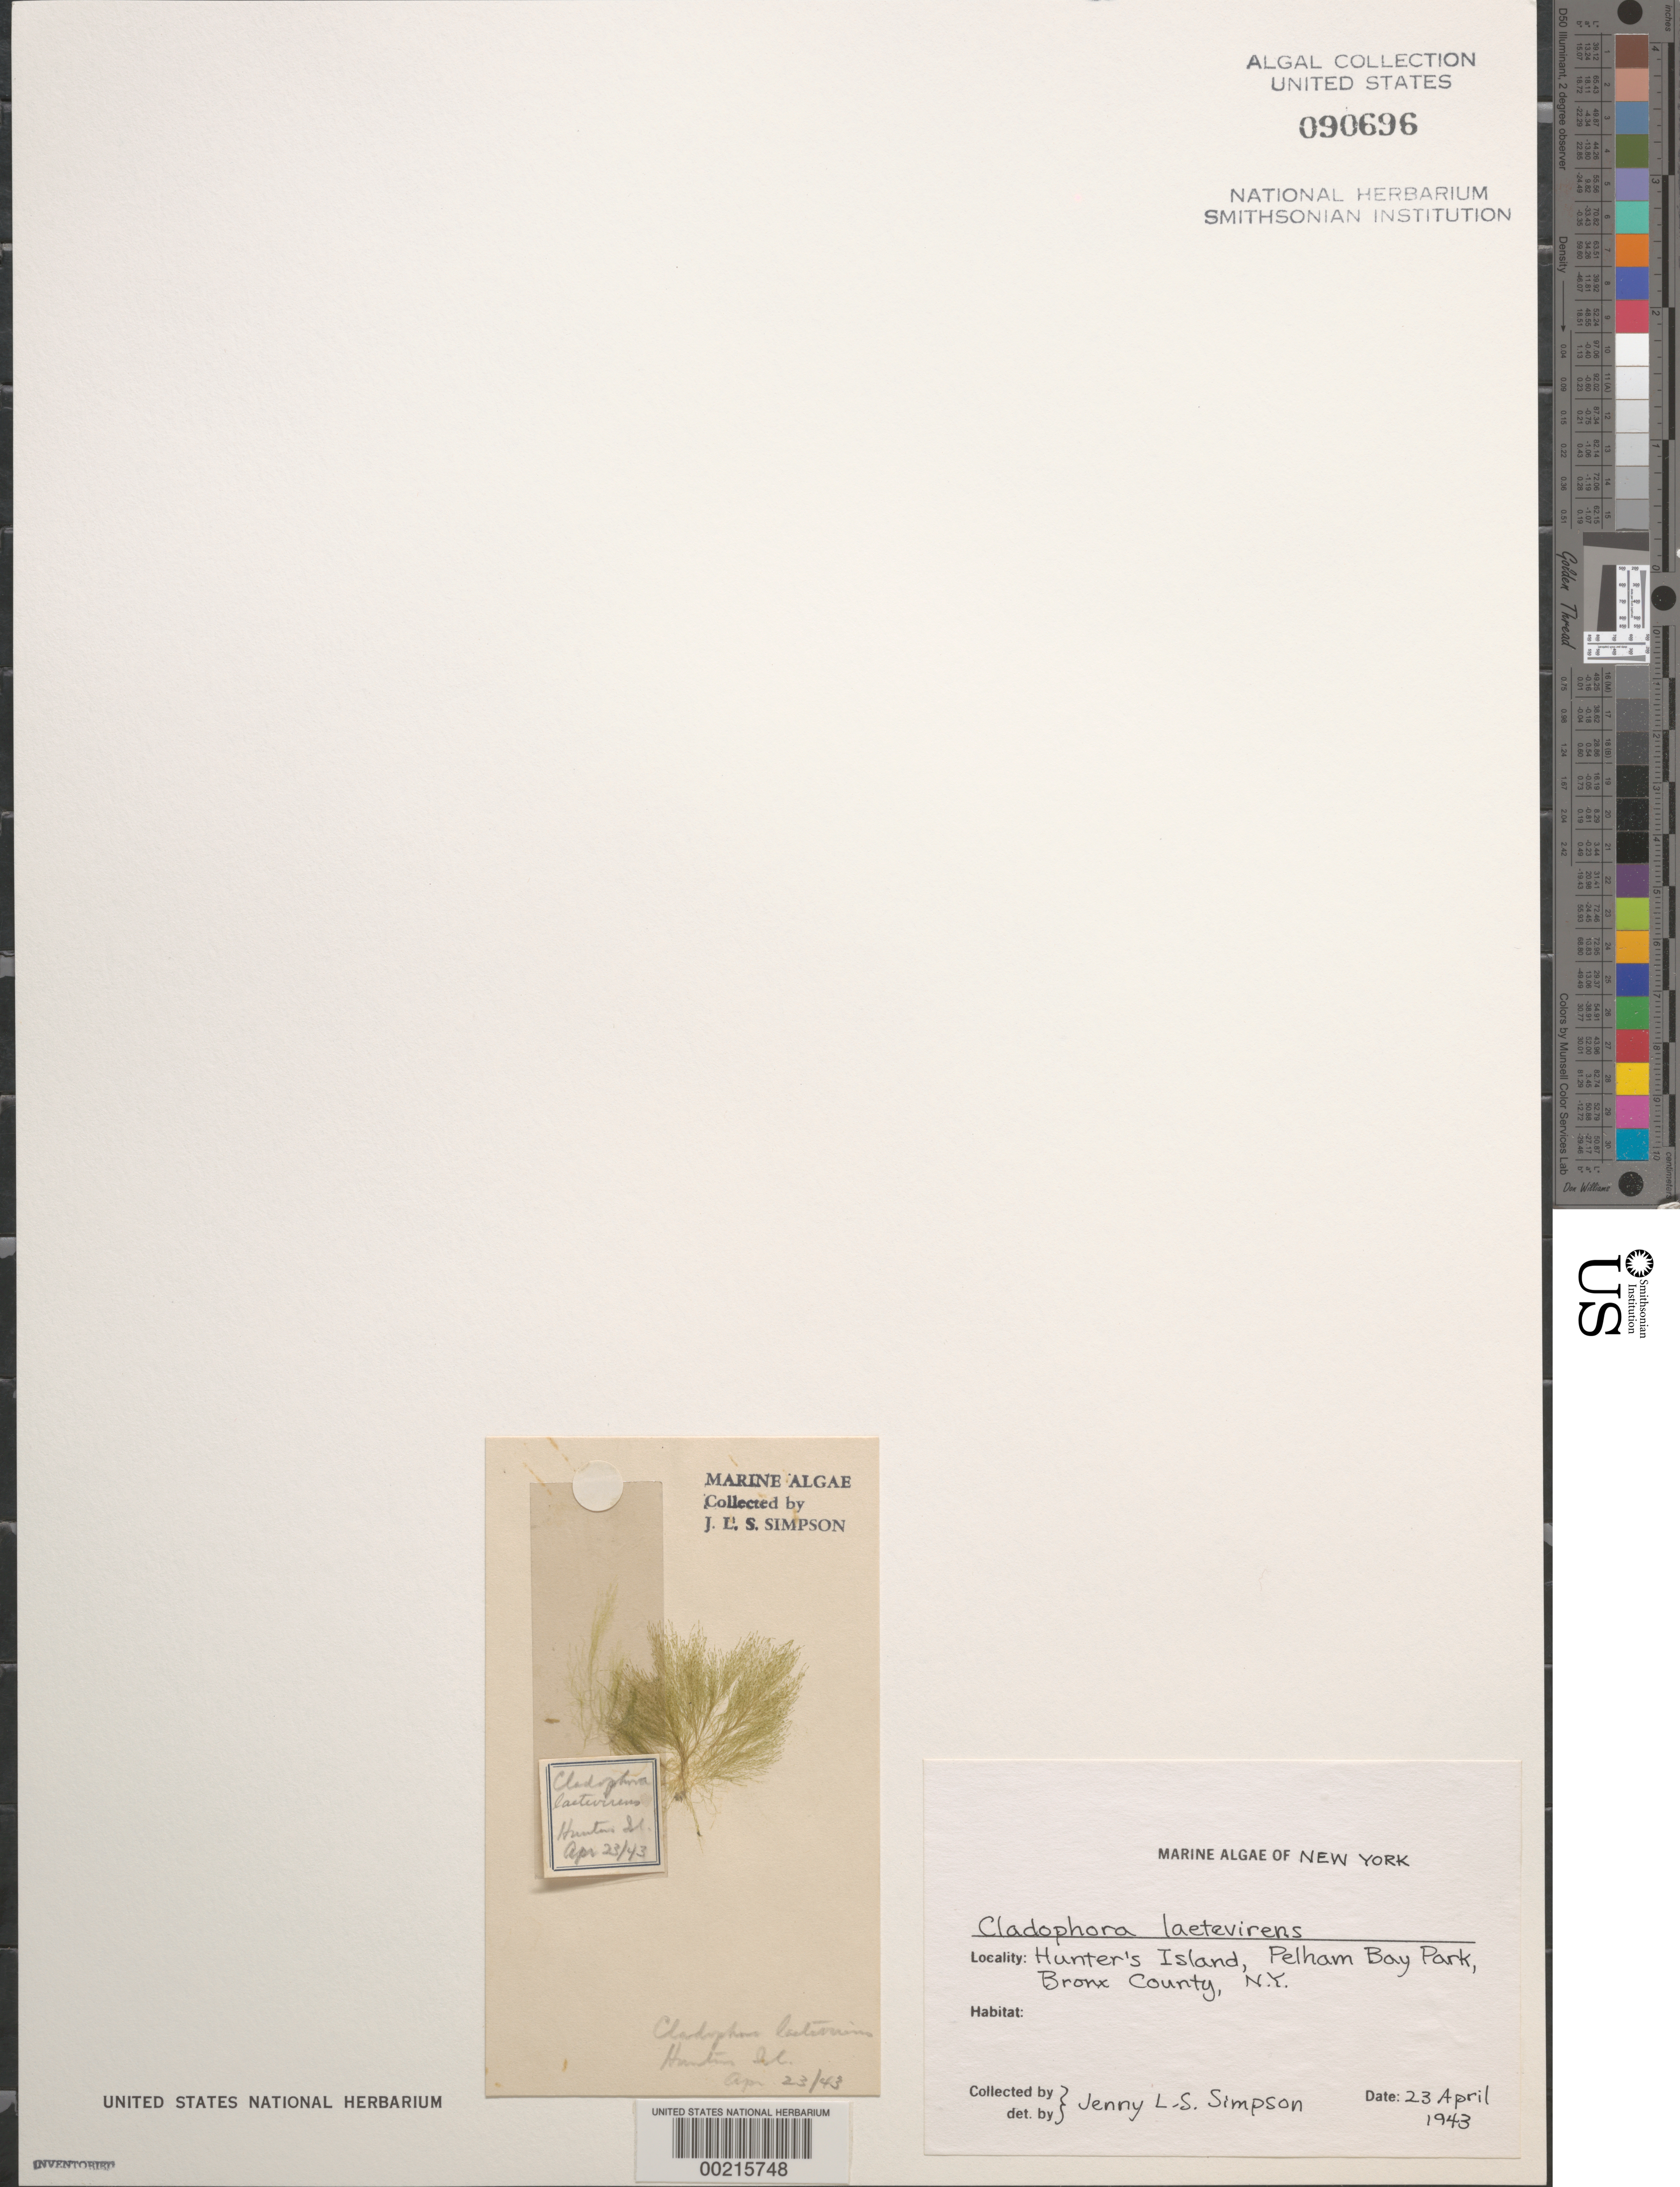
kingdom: Plantae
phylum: Chlorophyta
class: Ulvophyceae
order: Cladophorales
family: Cladophoraceae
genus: Cladophora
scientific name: Cladophora laetevirens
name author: (Dillwyn) Kütz.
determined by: Simpson, J. L. S.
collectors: J. Simpson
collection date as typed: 23 Apr 1943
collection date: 1943-04-23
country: United States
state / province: New York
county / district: Bronx County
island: Hunter's Island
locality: Pelham Bay Park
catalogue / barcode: US 90696